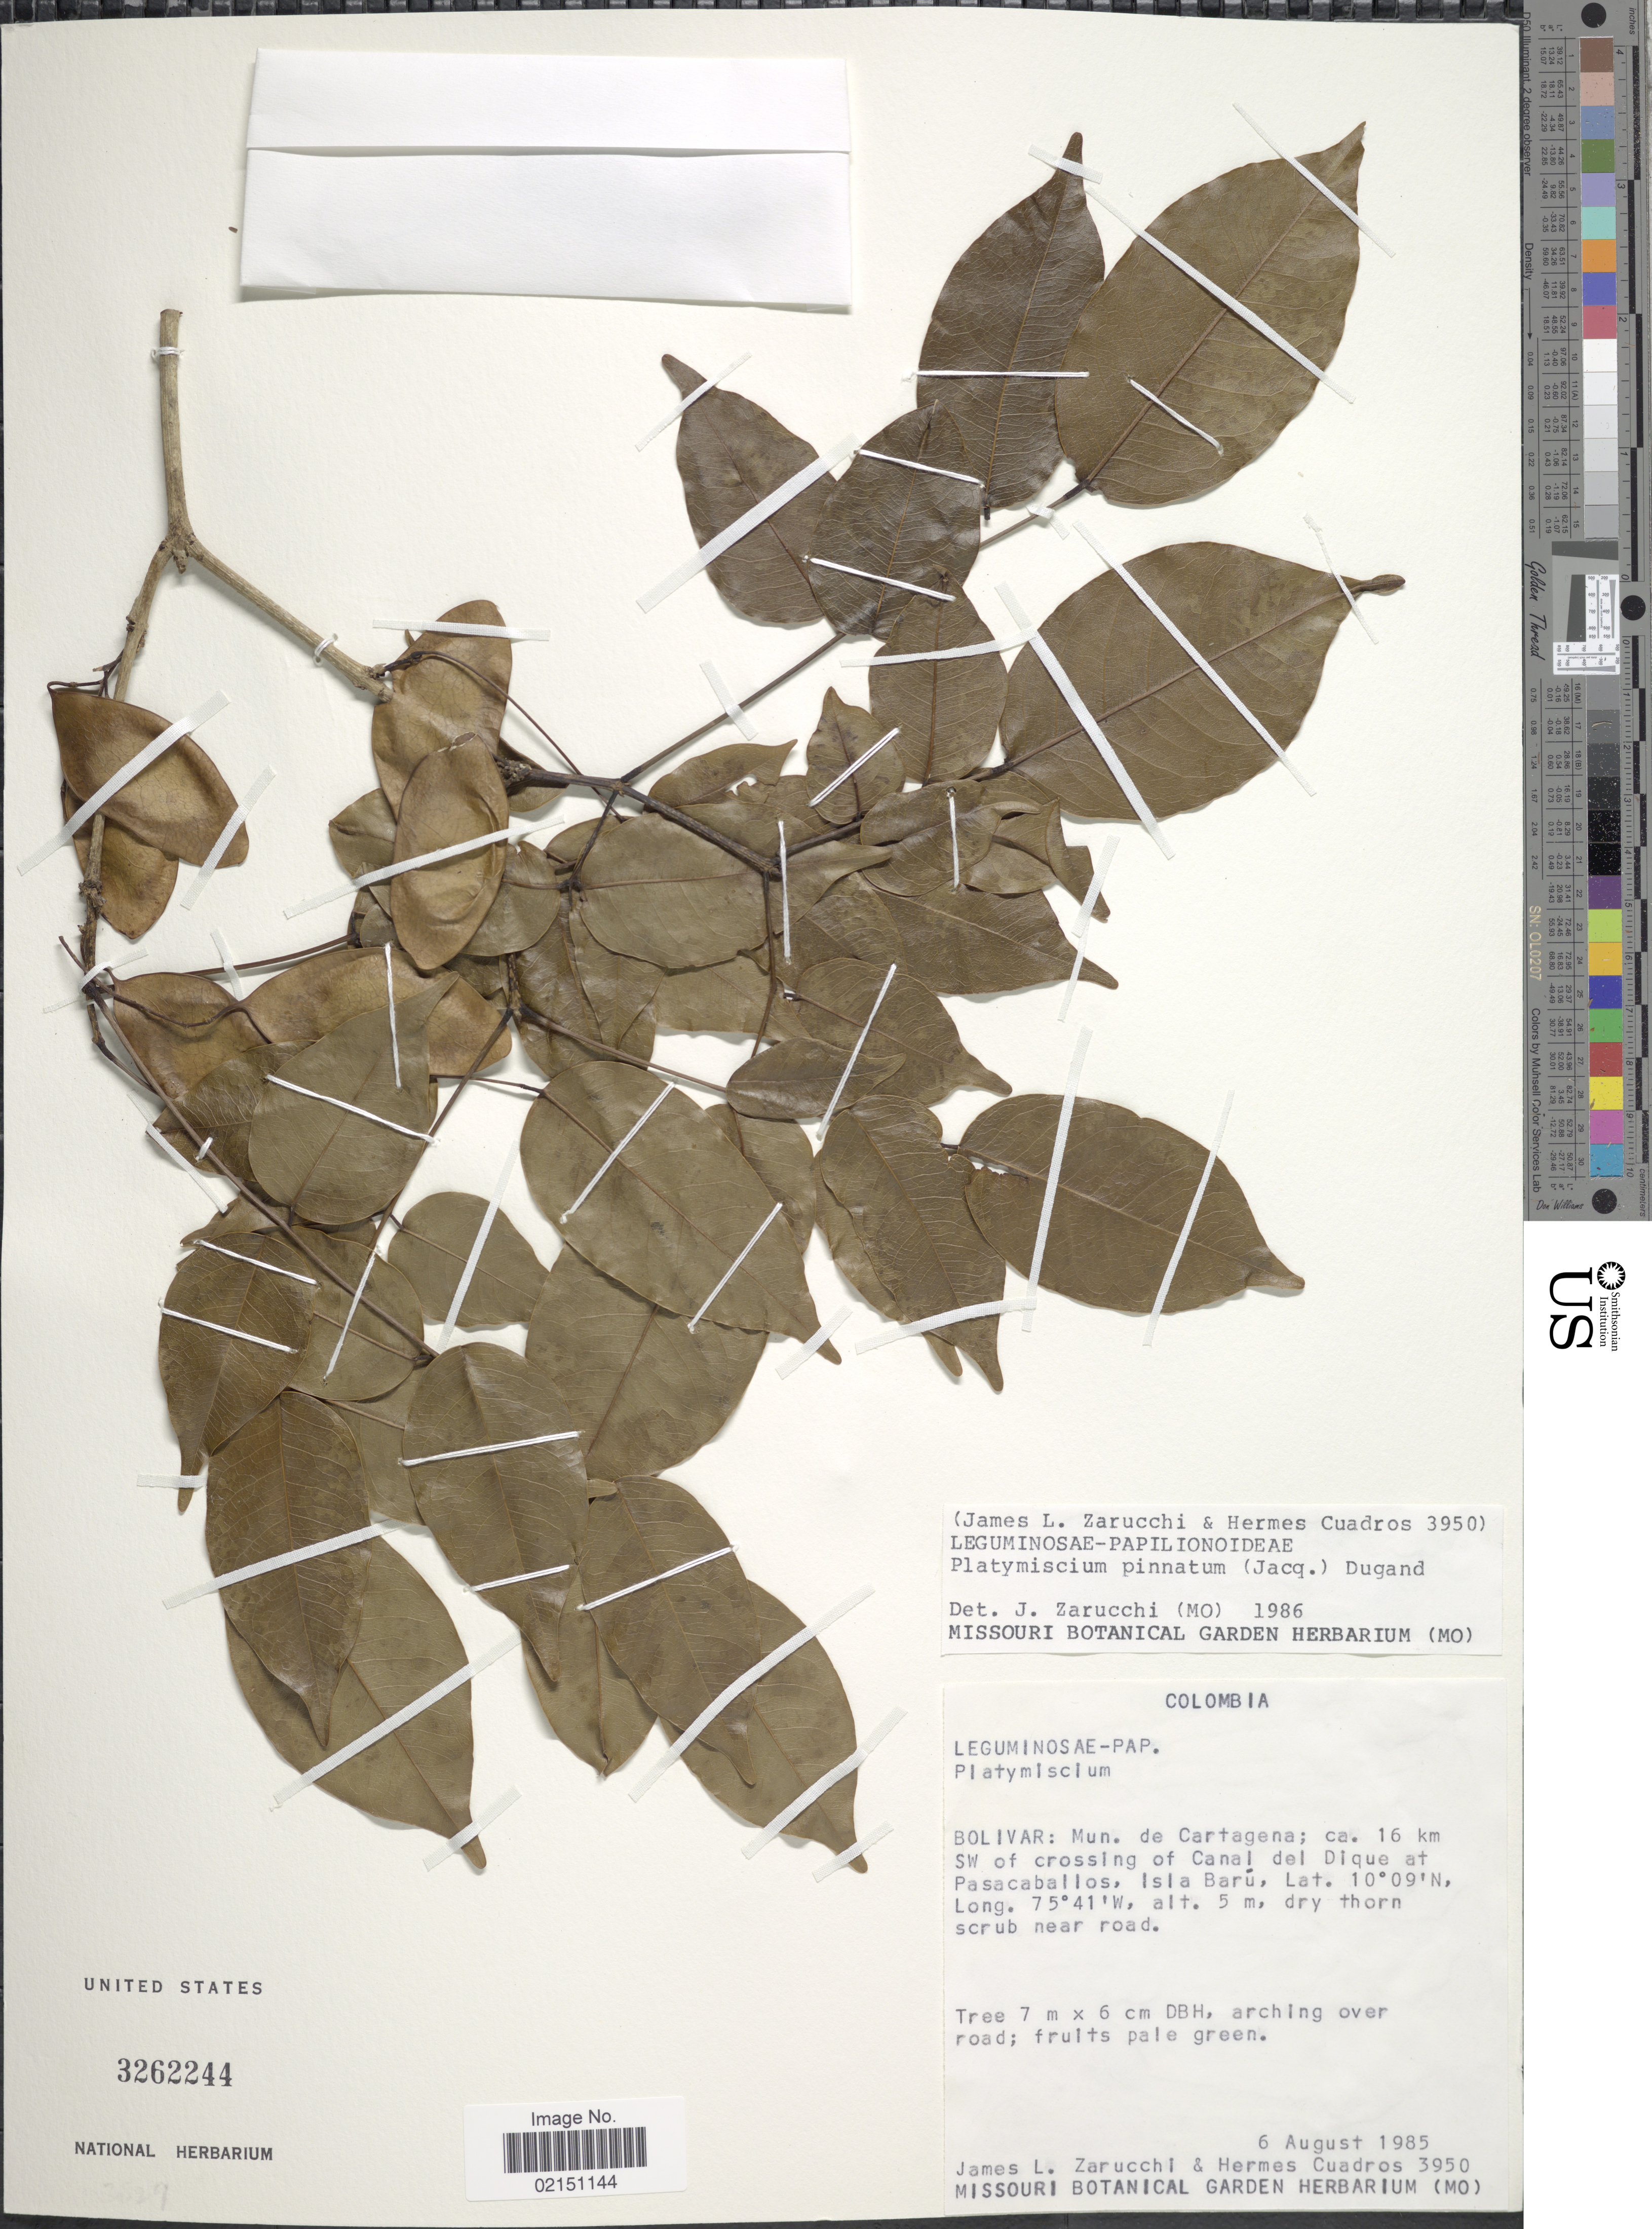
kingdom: Plantae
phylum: Tracheophyta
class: Magnoliopsida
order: Fabales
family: Fabaceae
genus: Platymiscium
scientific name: Platymiscium pinnatum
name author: (Jacq.) Dugand G.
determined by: Zarucchi, J. L.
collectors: J. L. Zarucchi & H. Cuadros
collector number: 3950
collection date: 1985-08-06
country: Colombia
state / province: Bolívar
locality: Mun. de Cartegena; ca. 16 km SW of crossing of Canal del Dique at Pasacaballos, Isla Baru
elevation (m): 5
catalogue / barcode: US 3262244